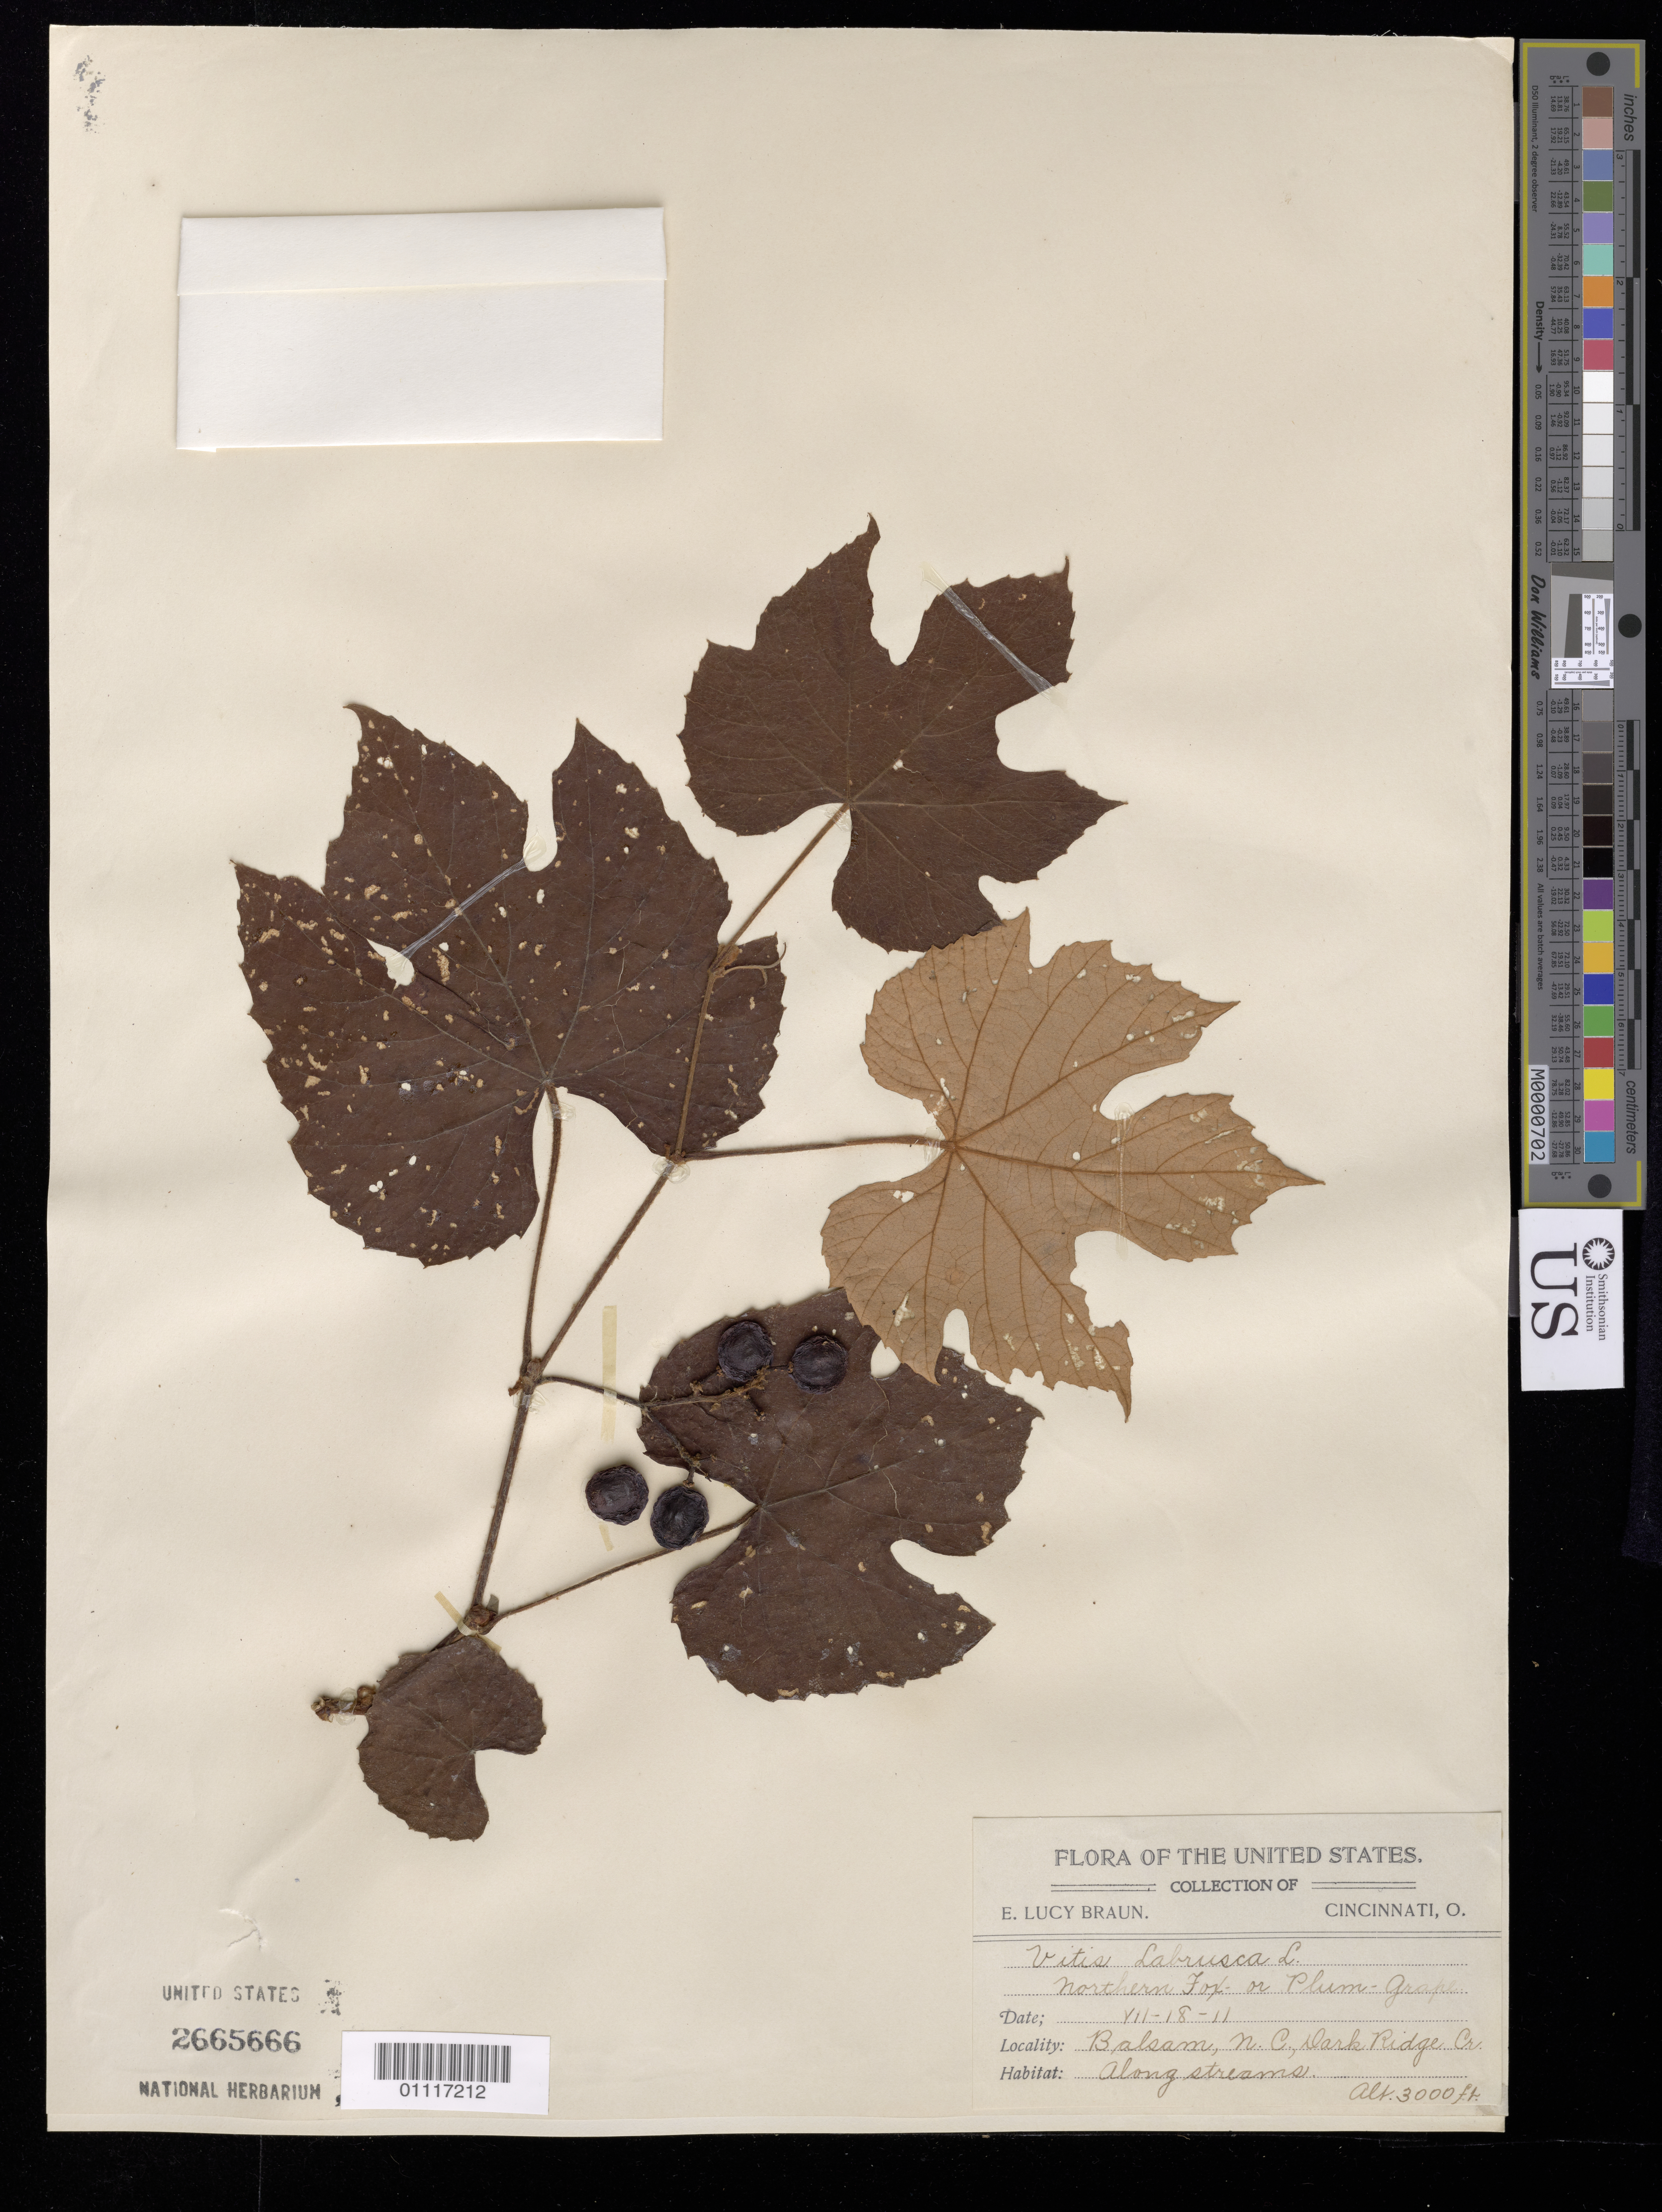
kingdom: Plantae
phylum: Tracheophyta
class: Magnoliopsida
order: Vitales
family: Vitaceae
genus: Vitis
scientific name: Vitis labrusca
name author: L.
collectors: E. L. Braun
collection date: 1911-07-18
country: United States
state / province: North Carolina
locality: Dark Ridge Cr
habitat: along streams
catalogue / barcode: US 2665666